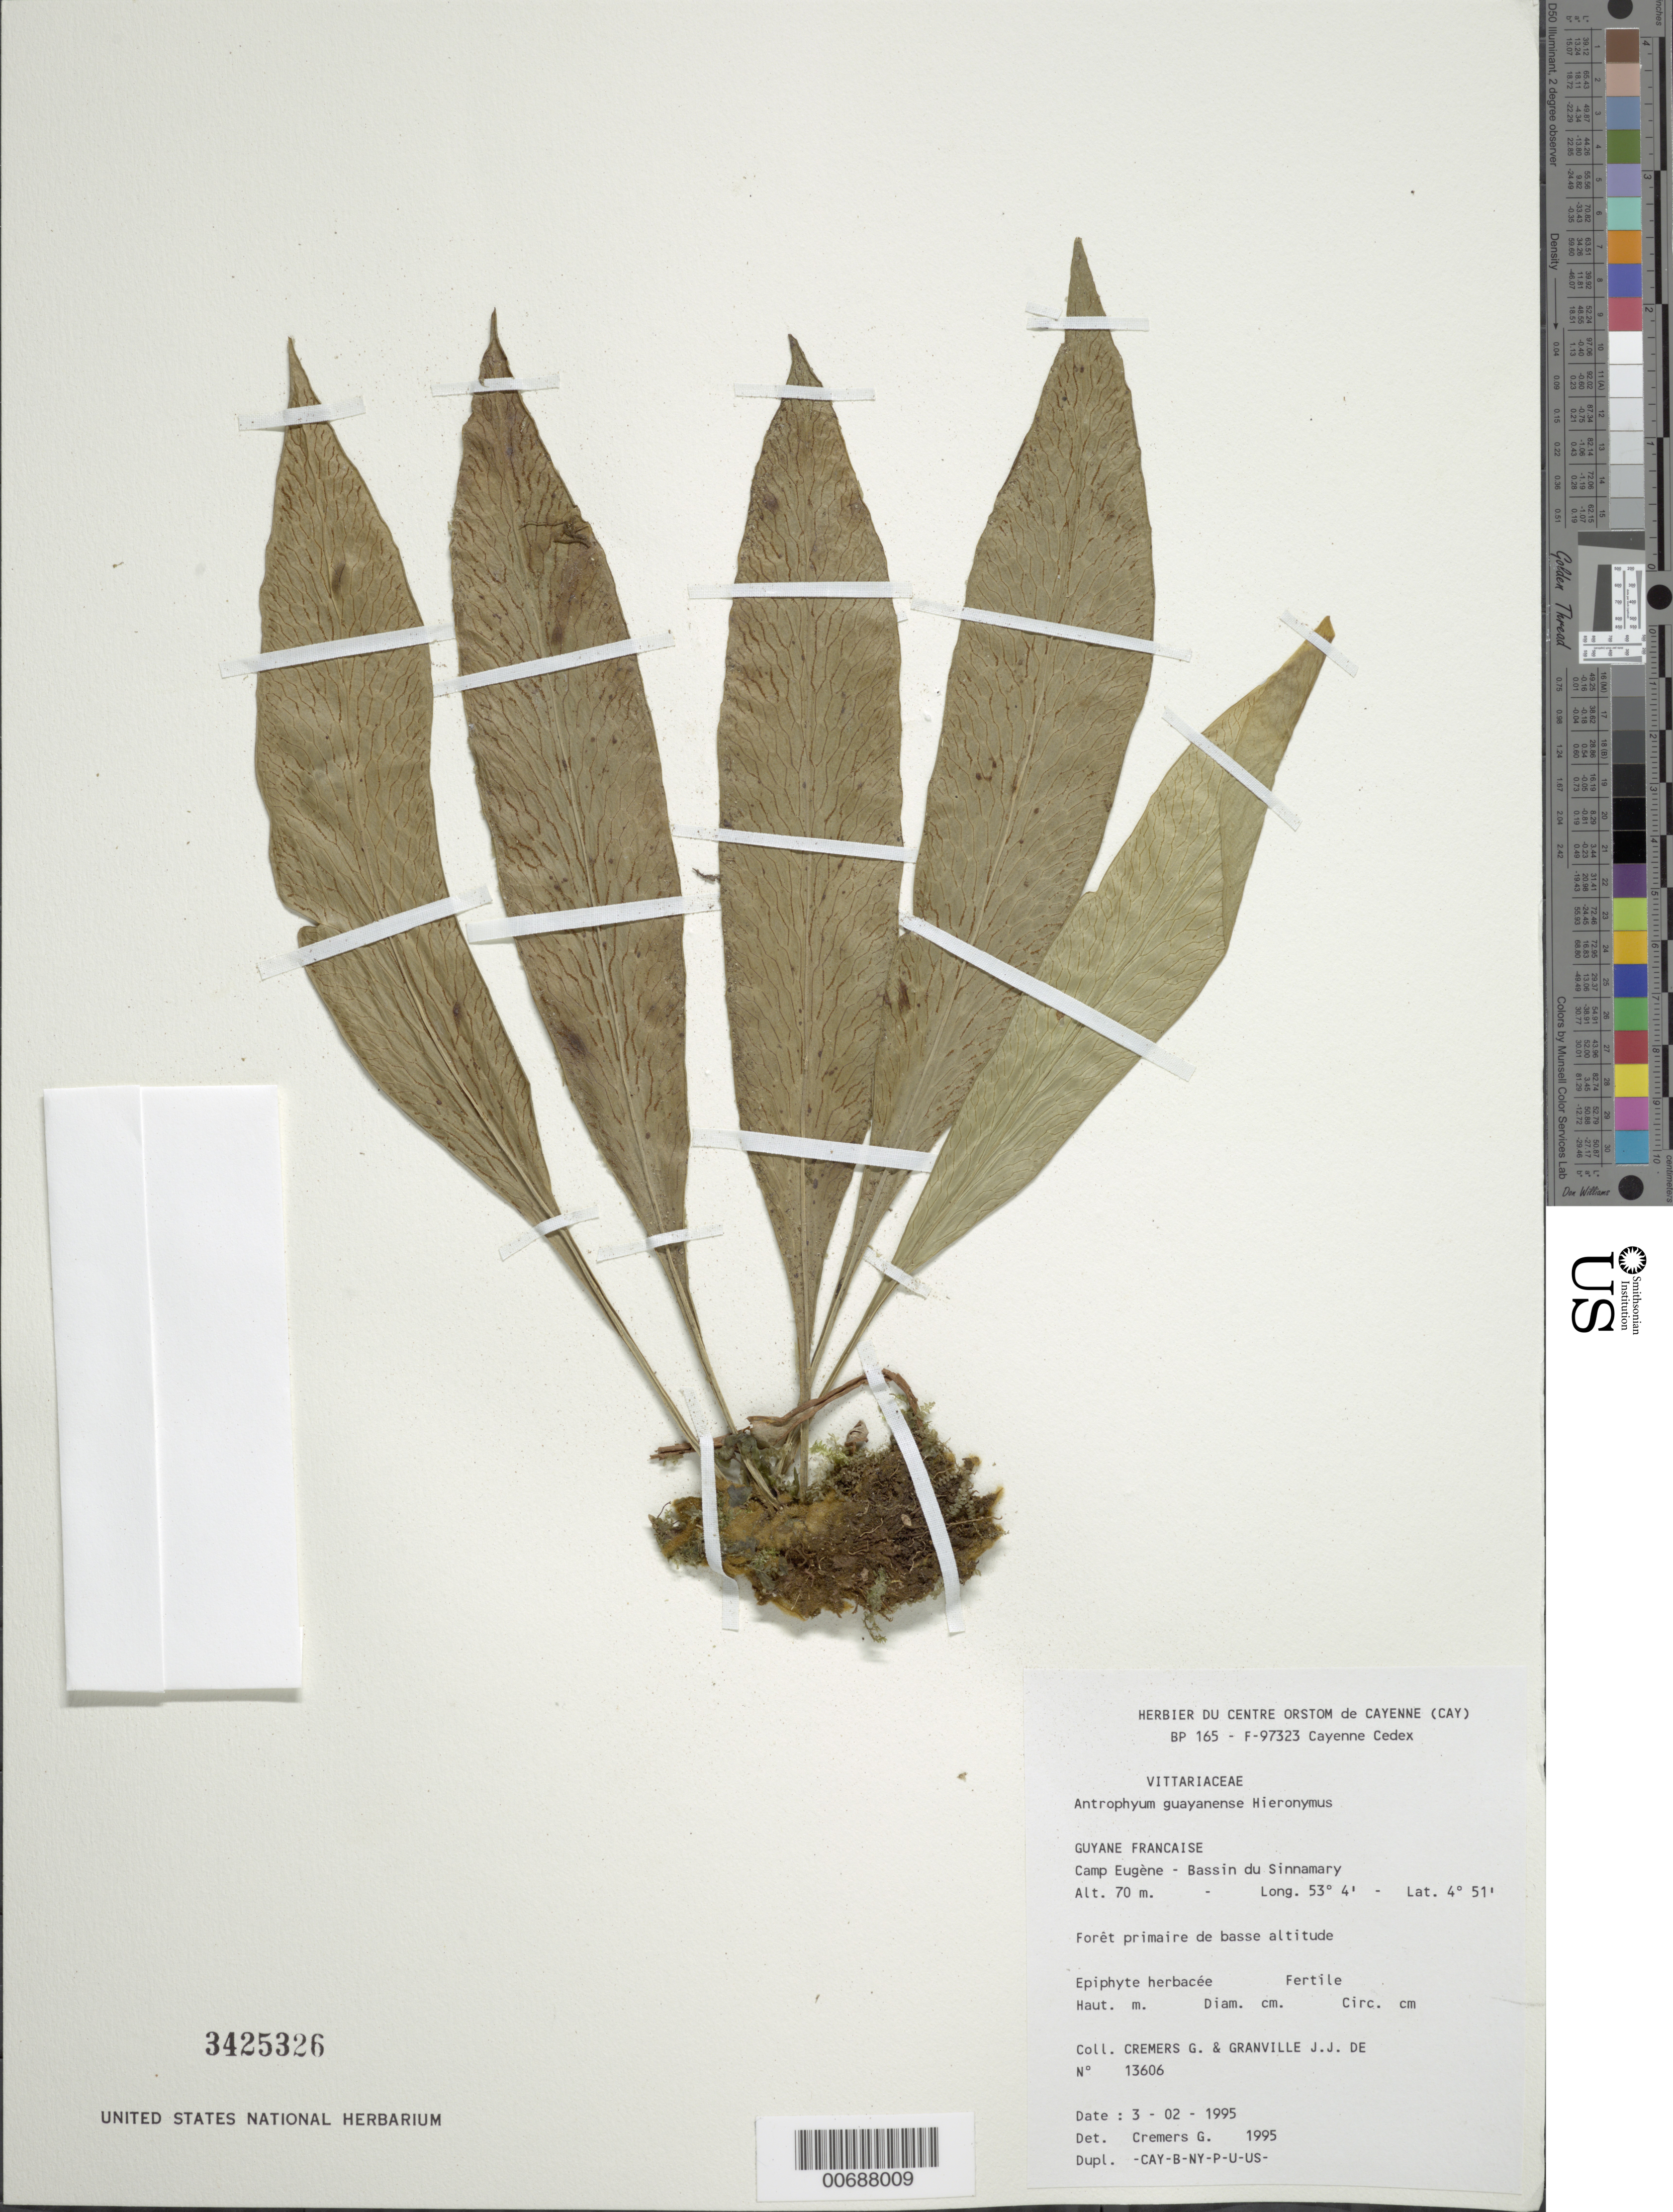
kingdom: Plantae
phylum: Tracheophyta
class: Polypodiopsida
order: Polypodiales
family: Pteridaceae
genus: Polytaenium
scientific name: Polytaenium guayanense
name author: (Hieron.) Alston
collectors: G. Cremers & J.-J. de Granville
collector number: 13606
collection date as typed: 3-Feb-95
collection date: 1995-02-03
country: French Guiana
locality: Camp Eugène, Bassin du Sinnamary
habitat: Low primary forest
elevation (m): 70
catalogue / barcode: US 3425326